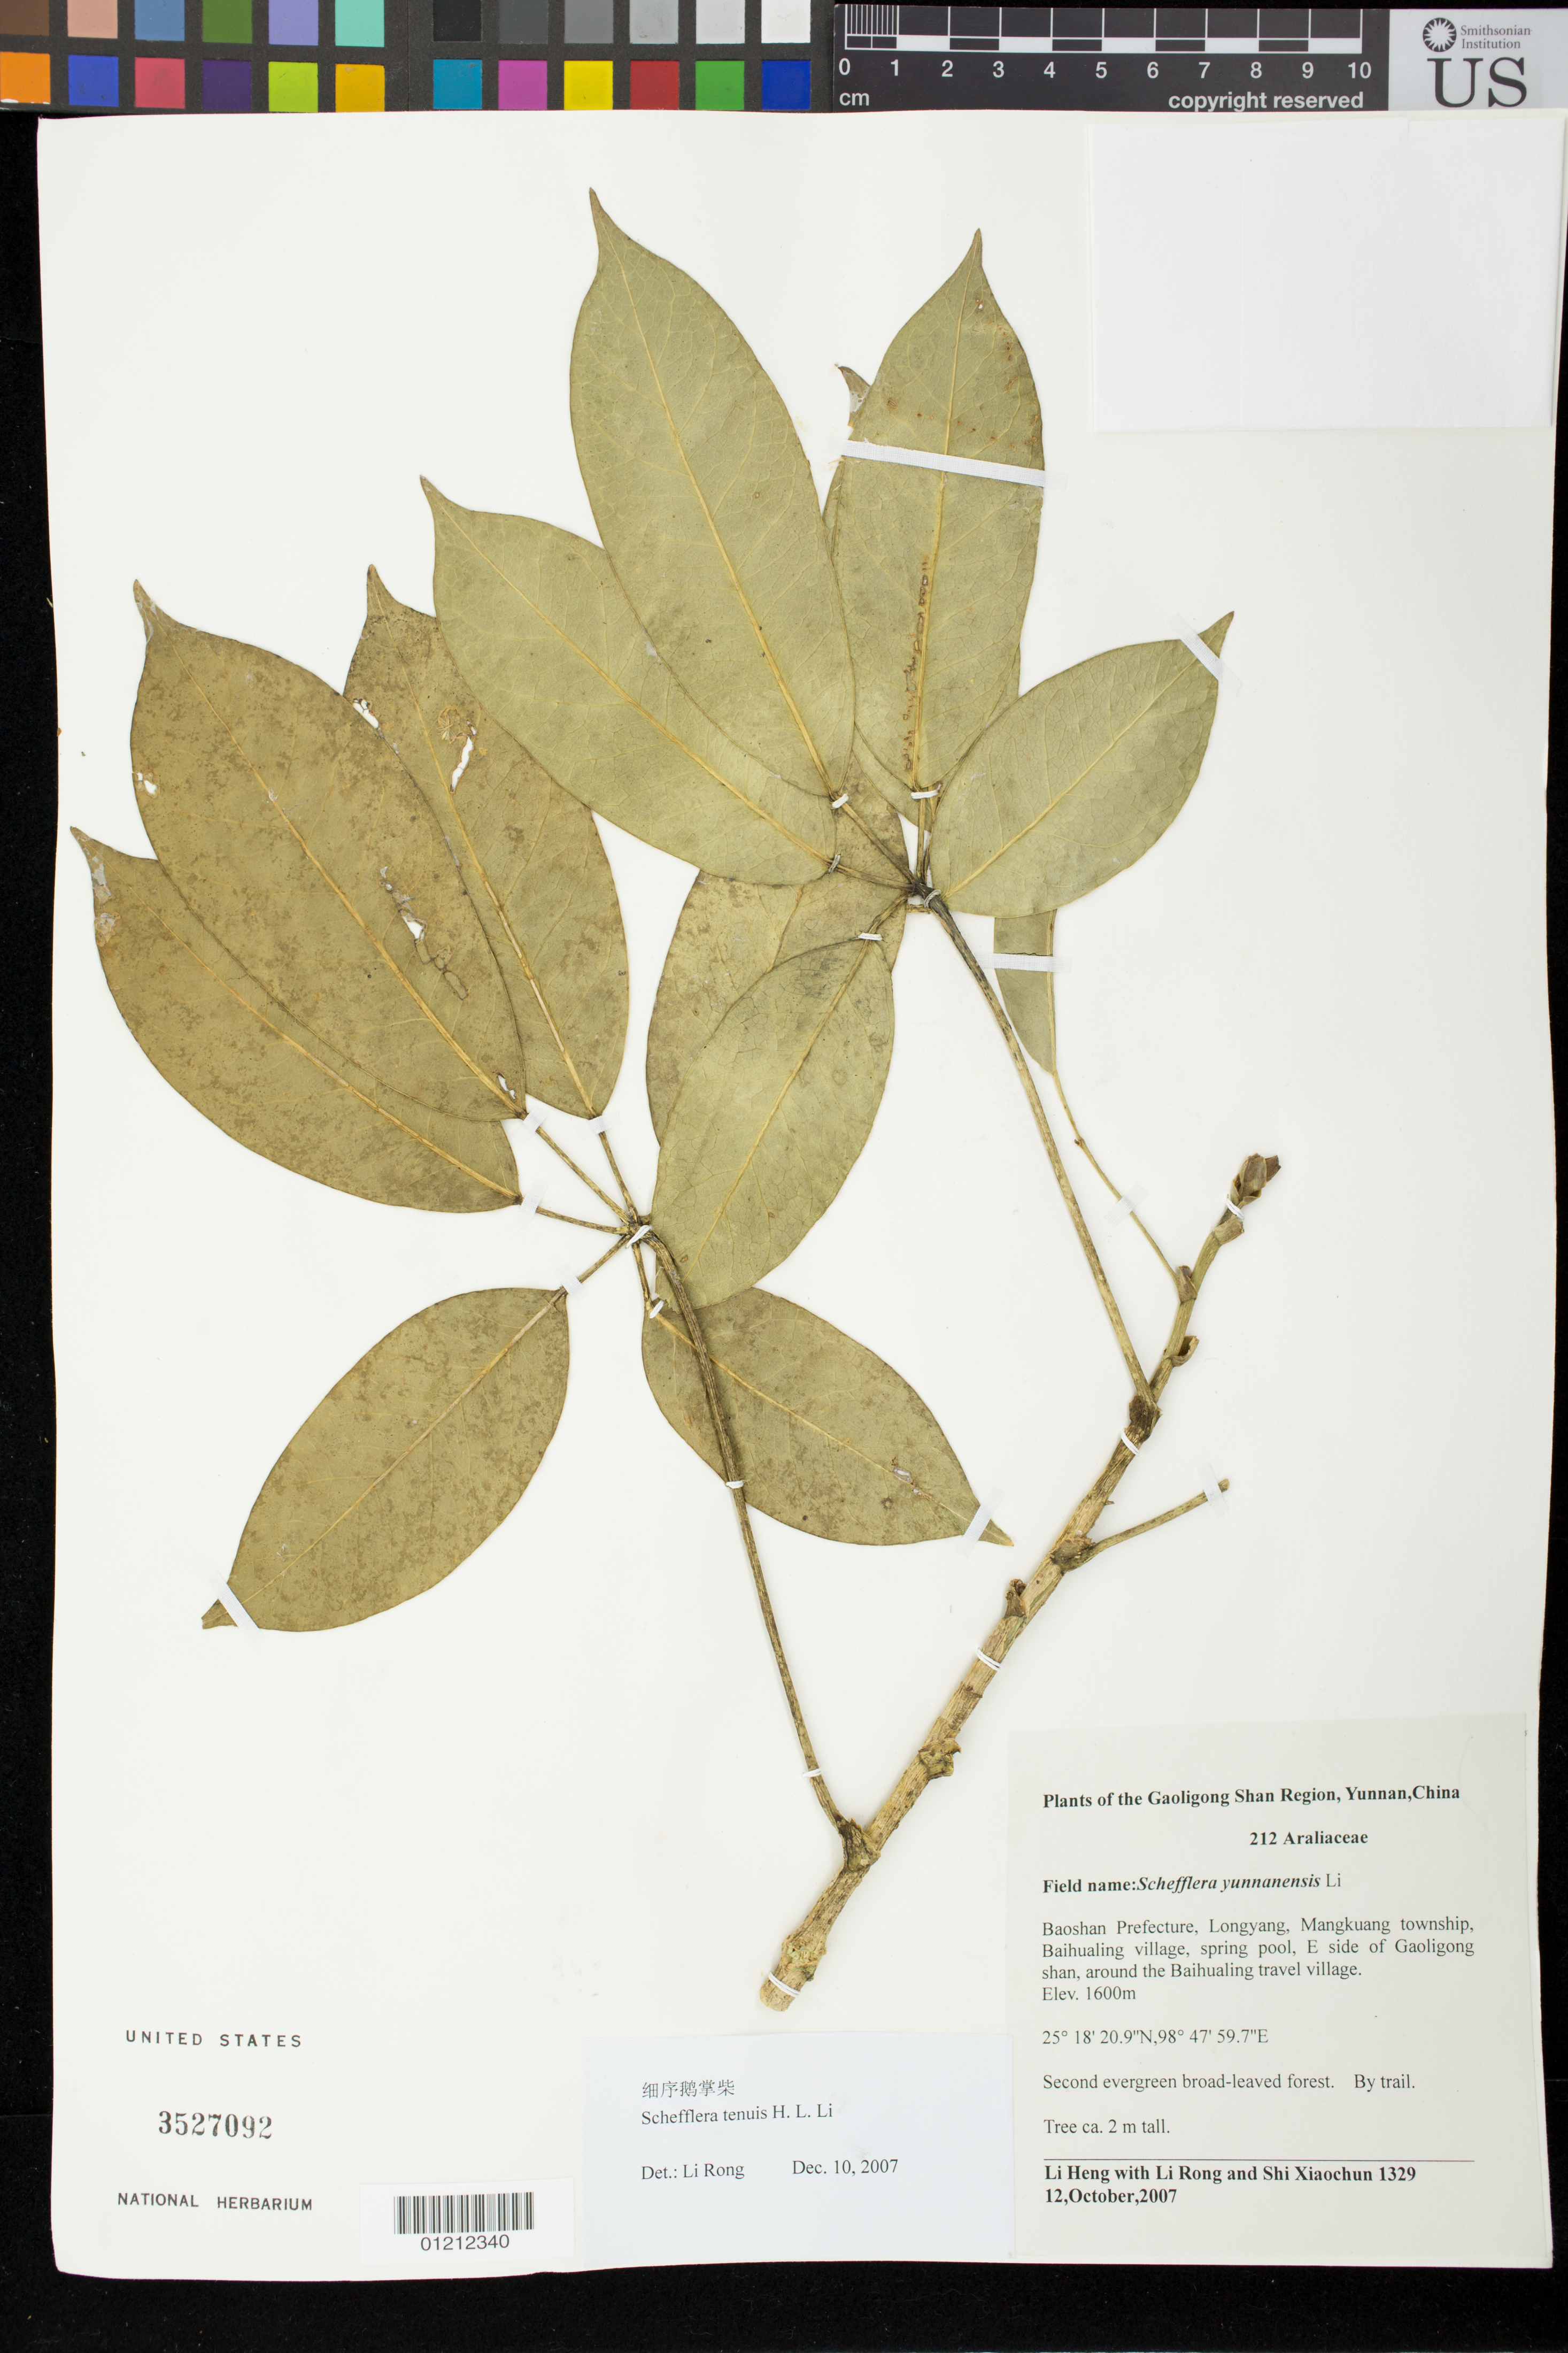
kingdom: Plantae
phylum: Tracheophyta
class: Magnoliopsida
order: Apiales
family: Araliaceae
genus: Schefflera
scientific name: Schefflera tenuis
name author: H.L. Li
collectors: L. Heng, R. Li & X. C. Shi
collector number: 1329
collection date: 2007-10-12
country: China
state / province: Yunnan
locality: Baoshan Prefecture, Longyang, Mangkuang township, Baihualing village, spring pool, E side of Gaoligong shan, around the Baihualing travel village. By trail.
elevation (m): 1600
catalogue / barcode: US 3527092